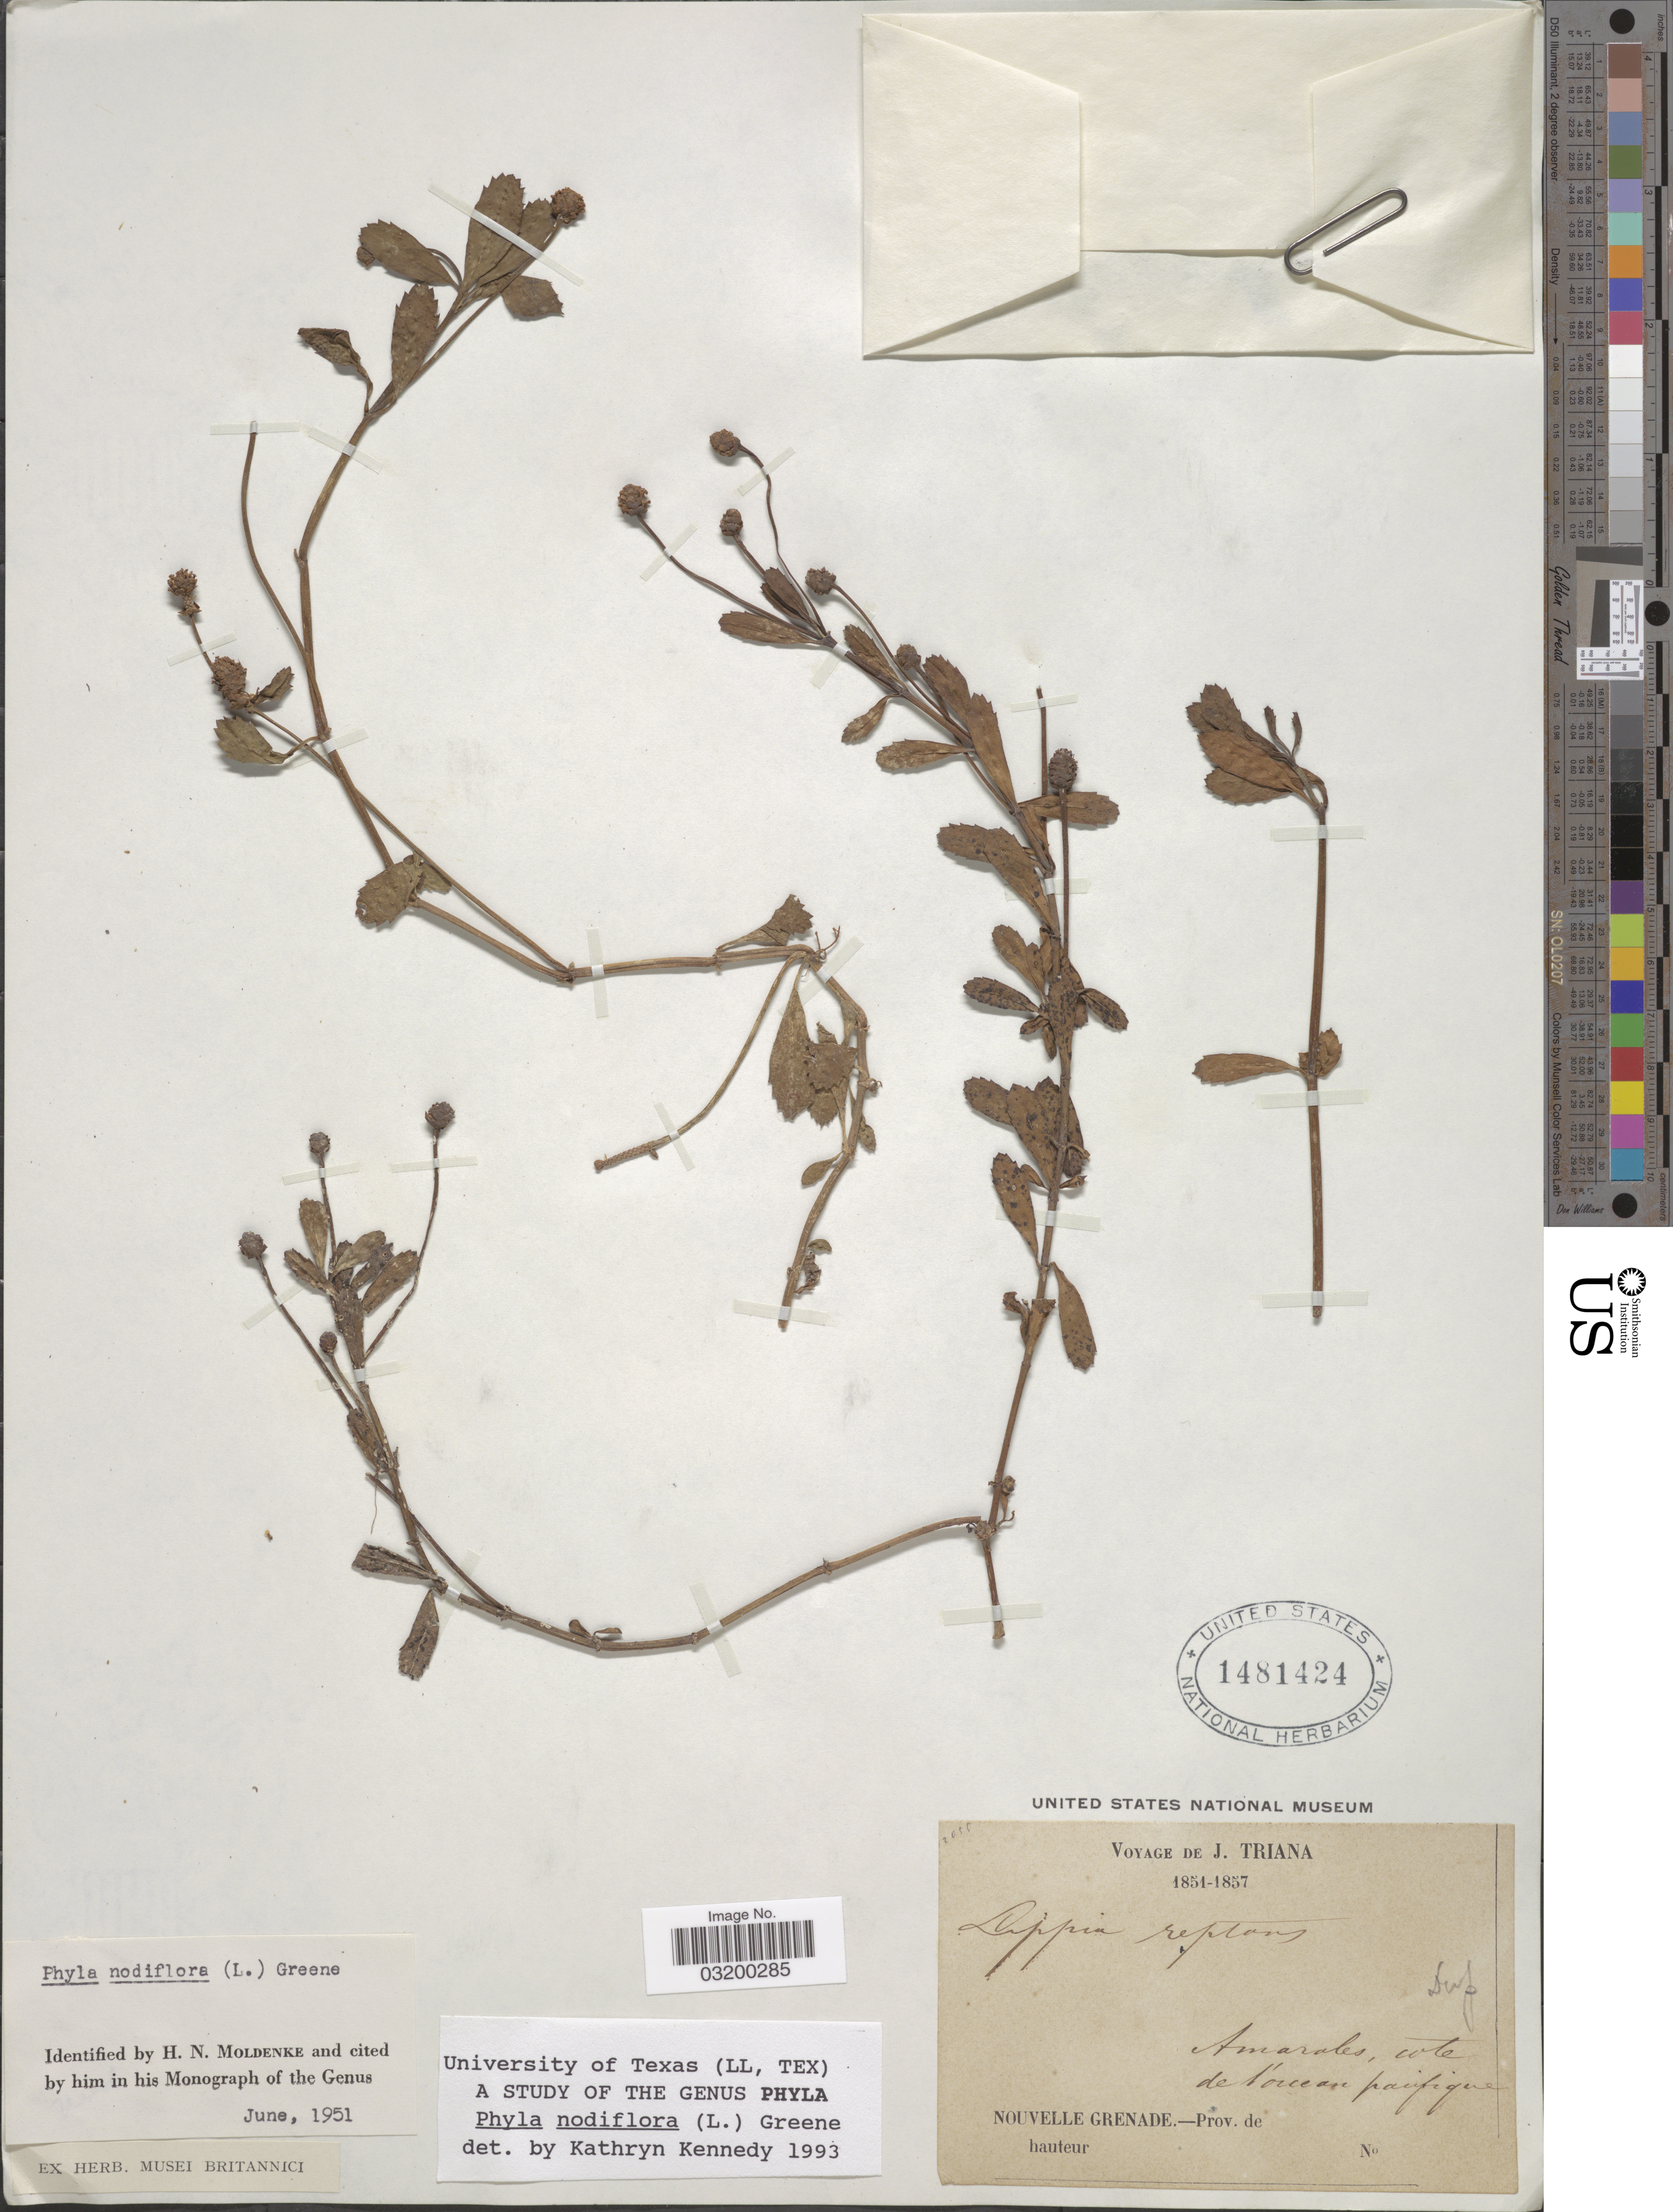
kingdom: Plantae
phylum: Tracheophyta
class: Magnoliopsida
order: Lamiales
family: Verbenaceae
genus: Phyla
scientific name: Phyla nodiflora var. nodiflora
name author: (L.) Greene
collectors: J. Triana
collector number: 2055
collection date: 1851/1857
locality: Amarales, cote de l'ocean pacifique. Nouvelle Grenade.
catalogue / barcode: US 1481424